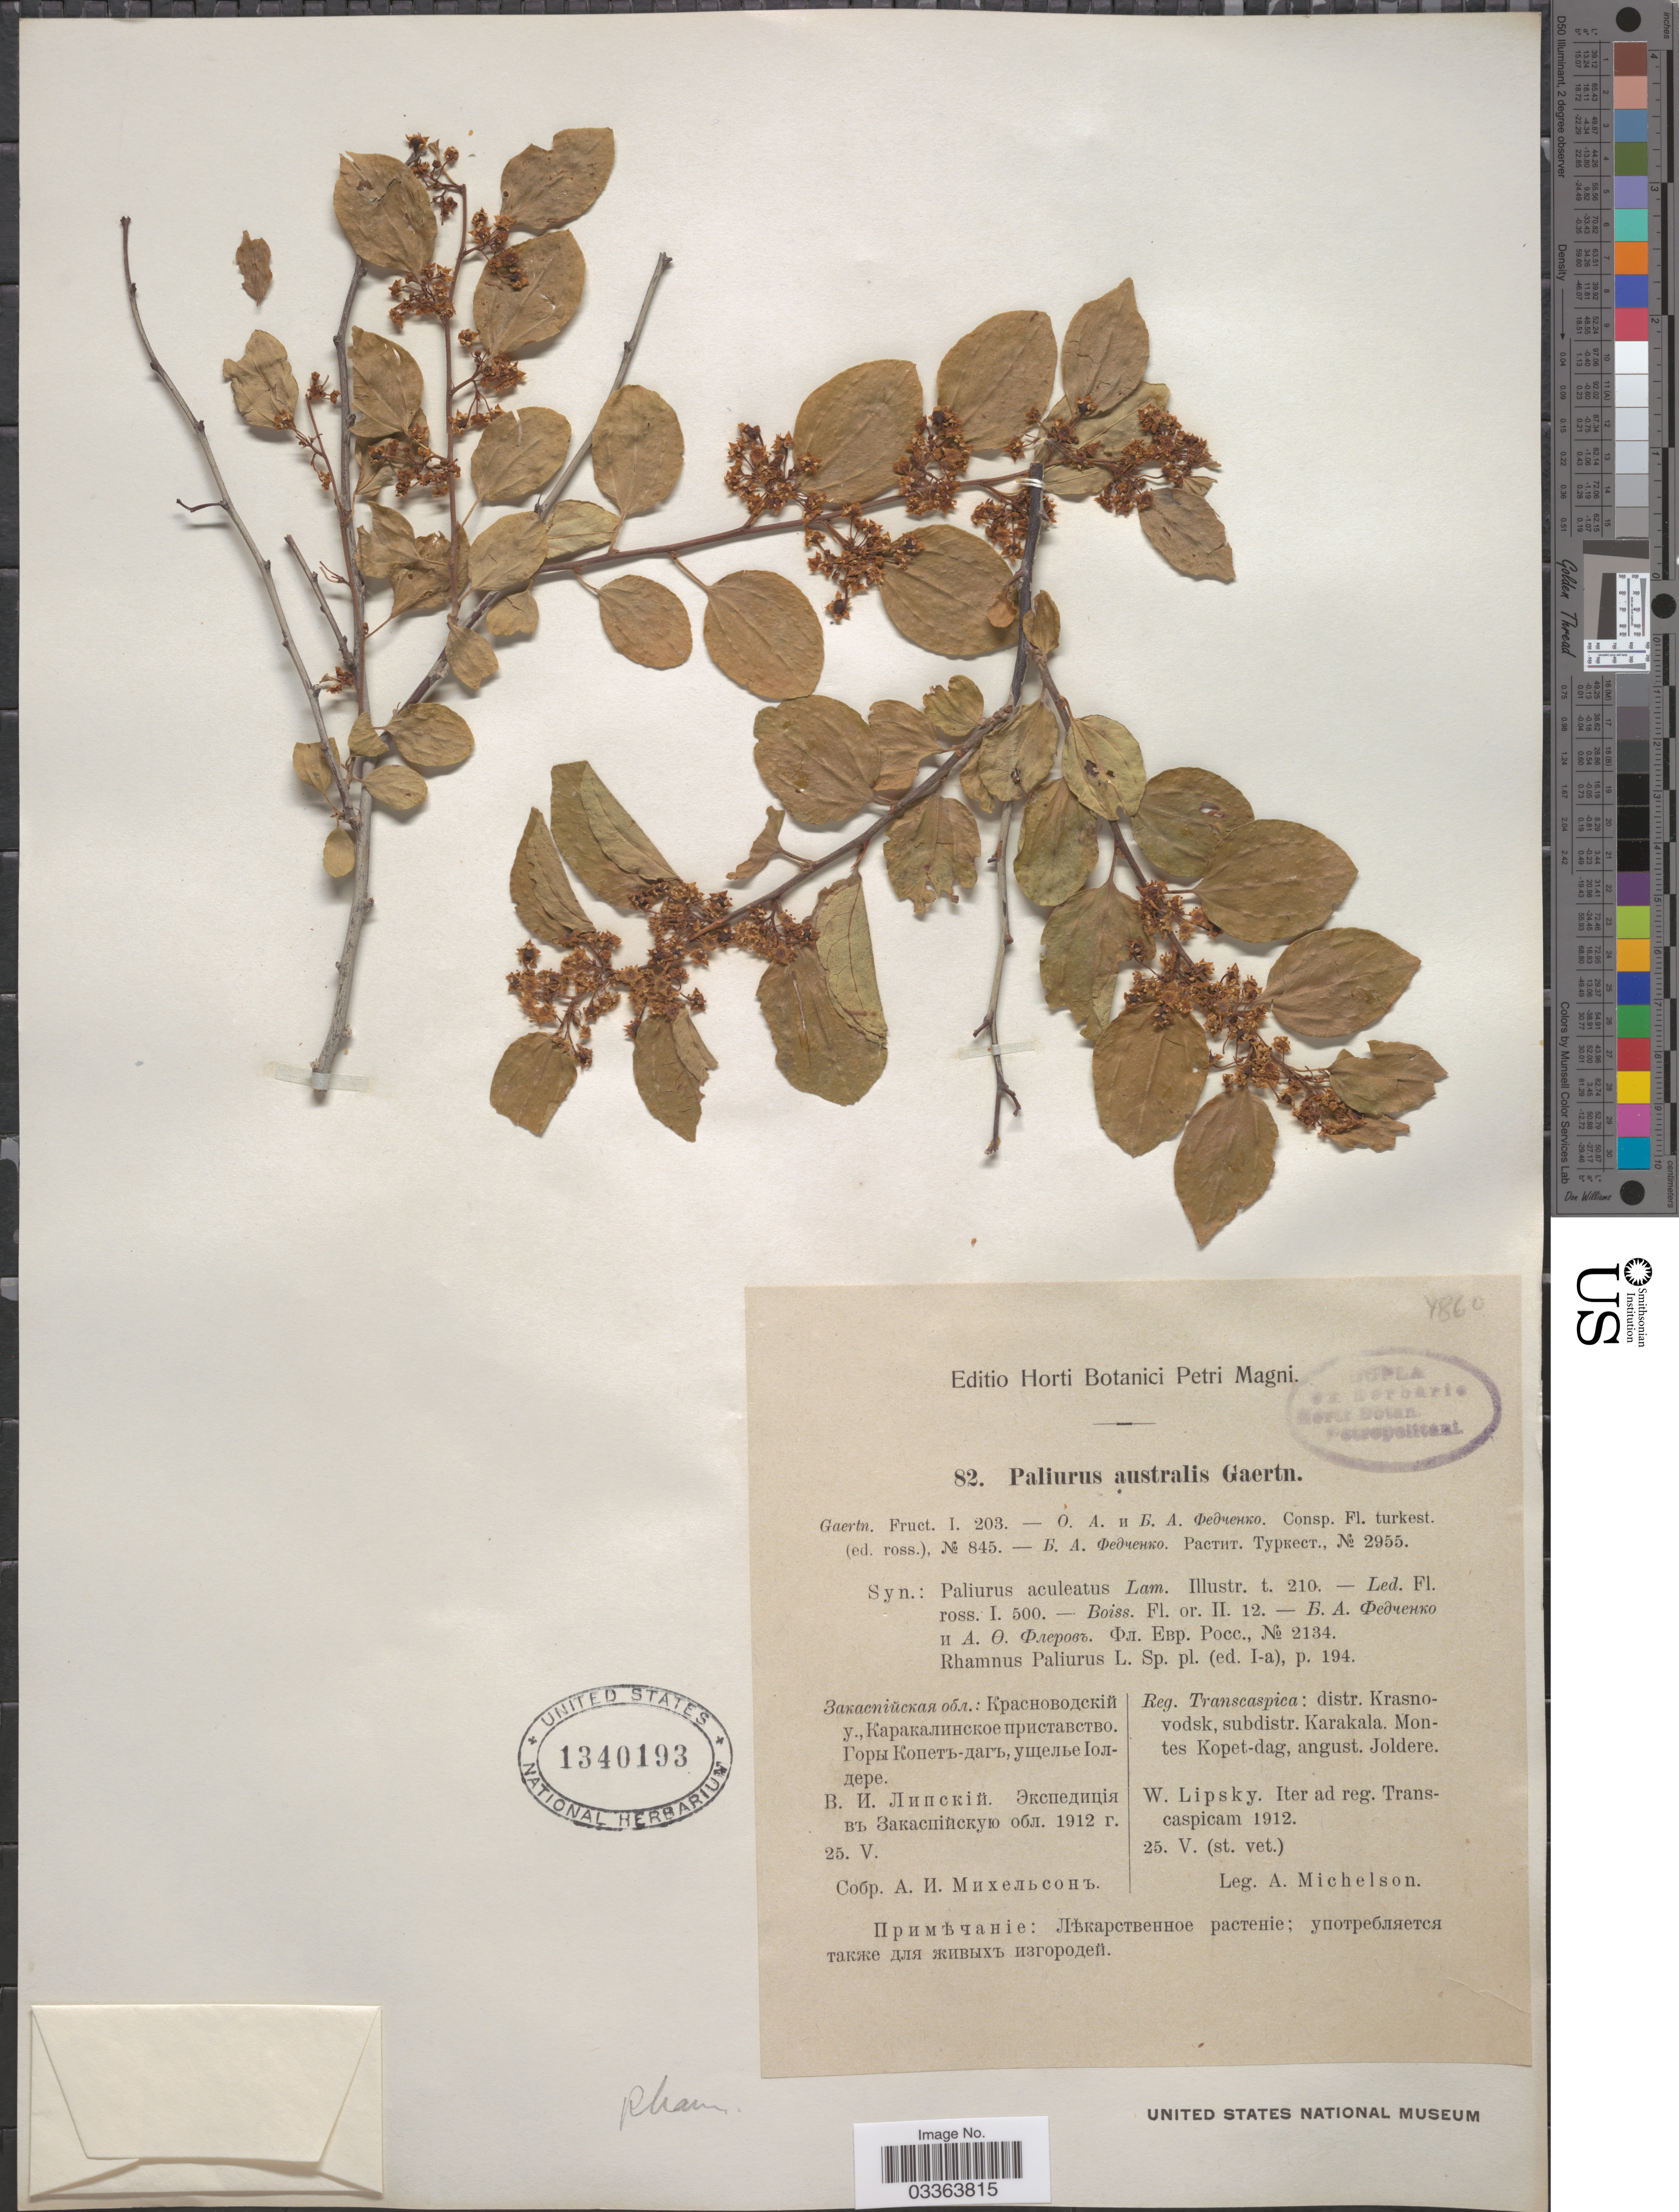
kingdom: Plantae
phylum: Tracheophyta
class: Magnoliopsida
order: Rosales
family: Rhamnaceae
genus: Paliurus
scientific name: Paliurus australis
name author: Gaertn.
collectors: A. Michelson & W. Lipsky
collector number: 82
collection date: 1912-05-25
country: Turkmenistan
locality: Reg. Transcaspica: distr. Krasnovodsk, subdistr. Karakala. Montes Kopet-dag, angust. Joldere. Iter ad reg. Transcaspicam.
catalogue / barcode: US 1340193